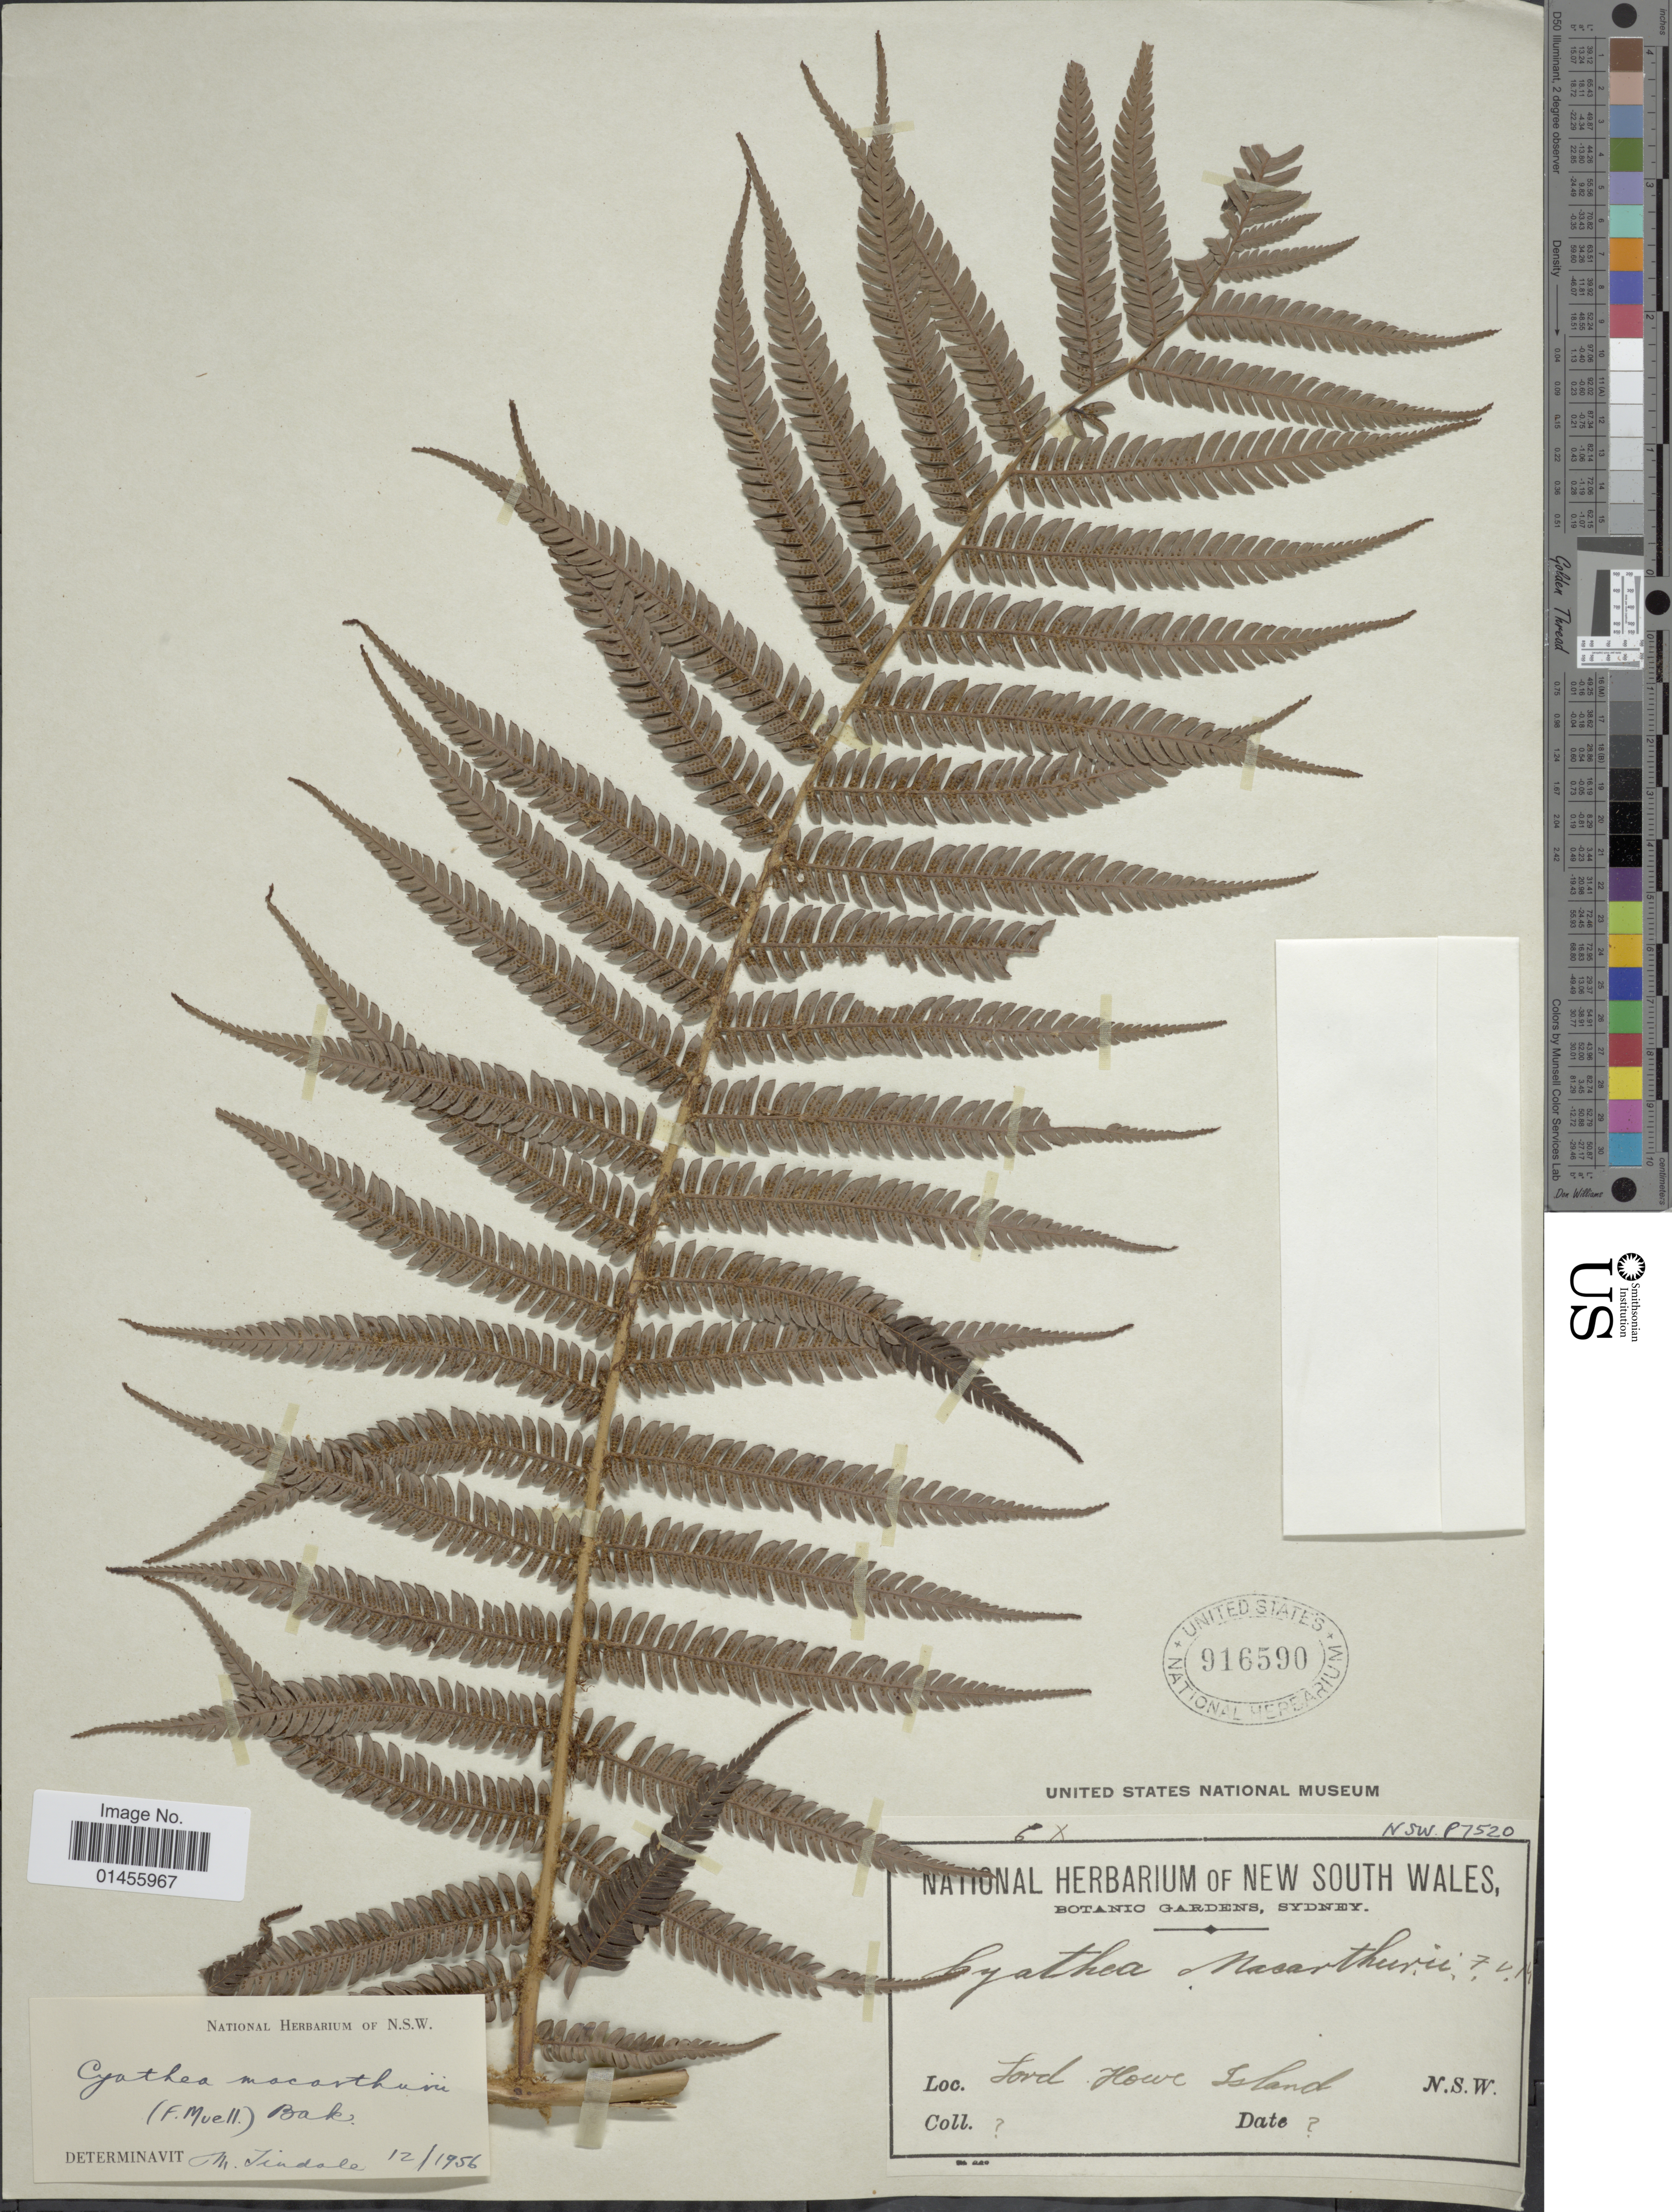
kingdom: Plantae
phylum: Tracheophyta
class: Polypodiopsida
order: Cyatheales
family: Cyatheaceae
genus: Alsophila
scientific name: Alsophila australis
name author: R. Br.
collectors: National Herbarium of New South Wales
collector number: P7520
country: Australia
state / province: New South Wales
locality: Lord Howe Island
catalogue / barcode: US 916590